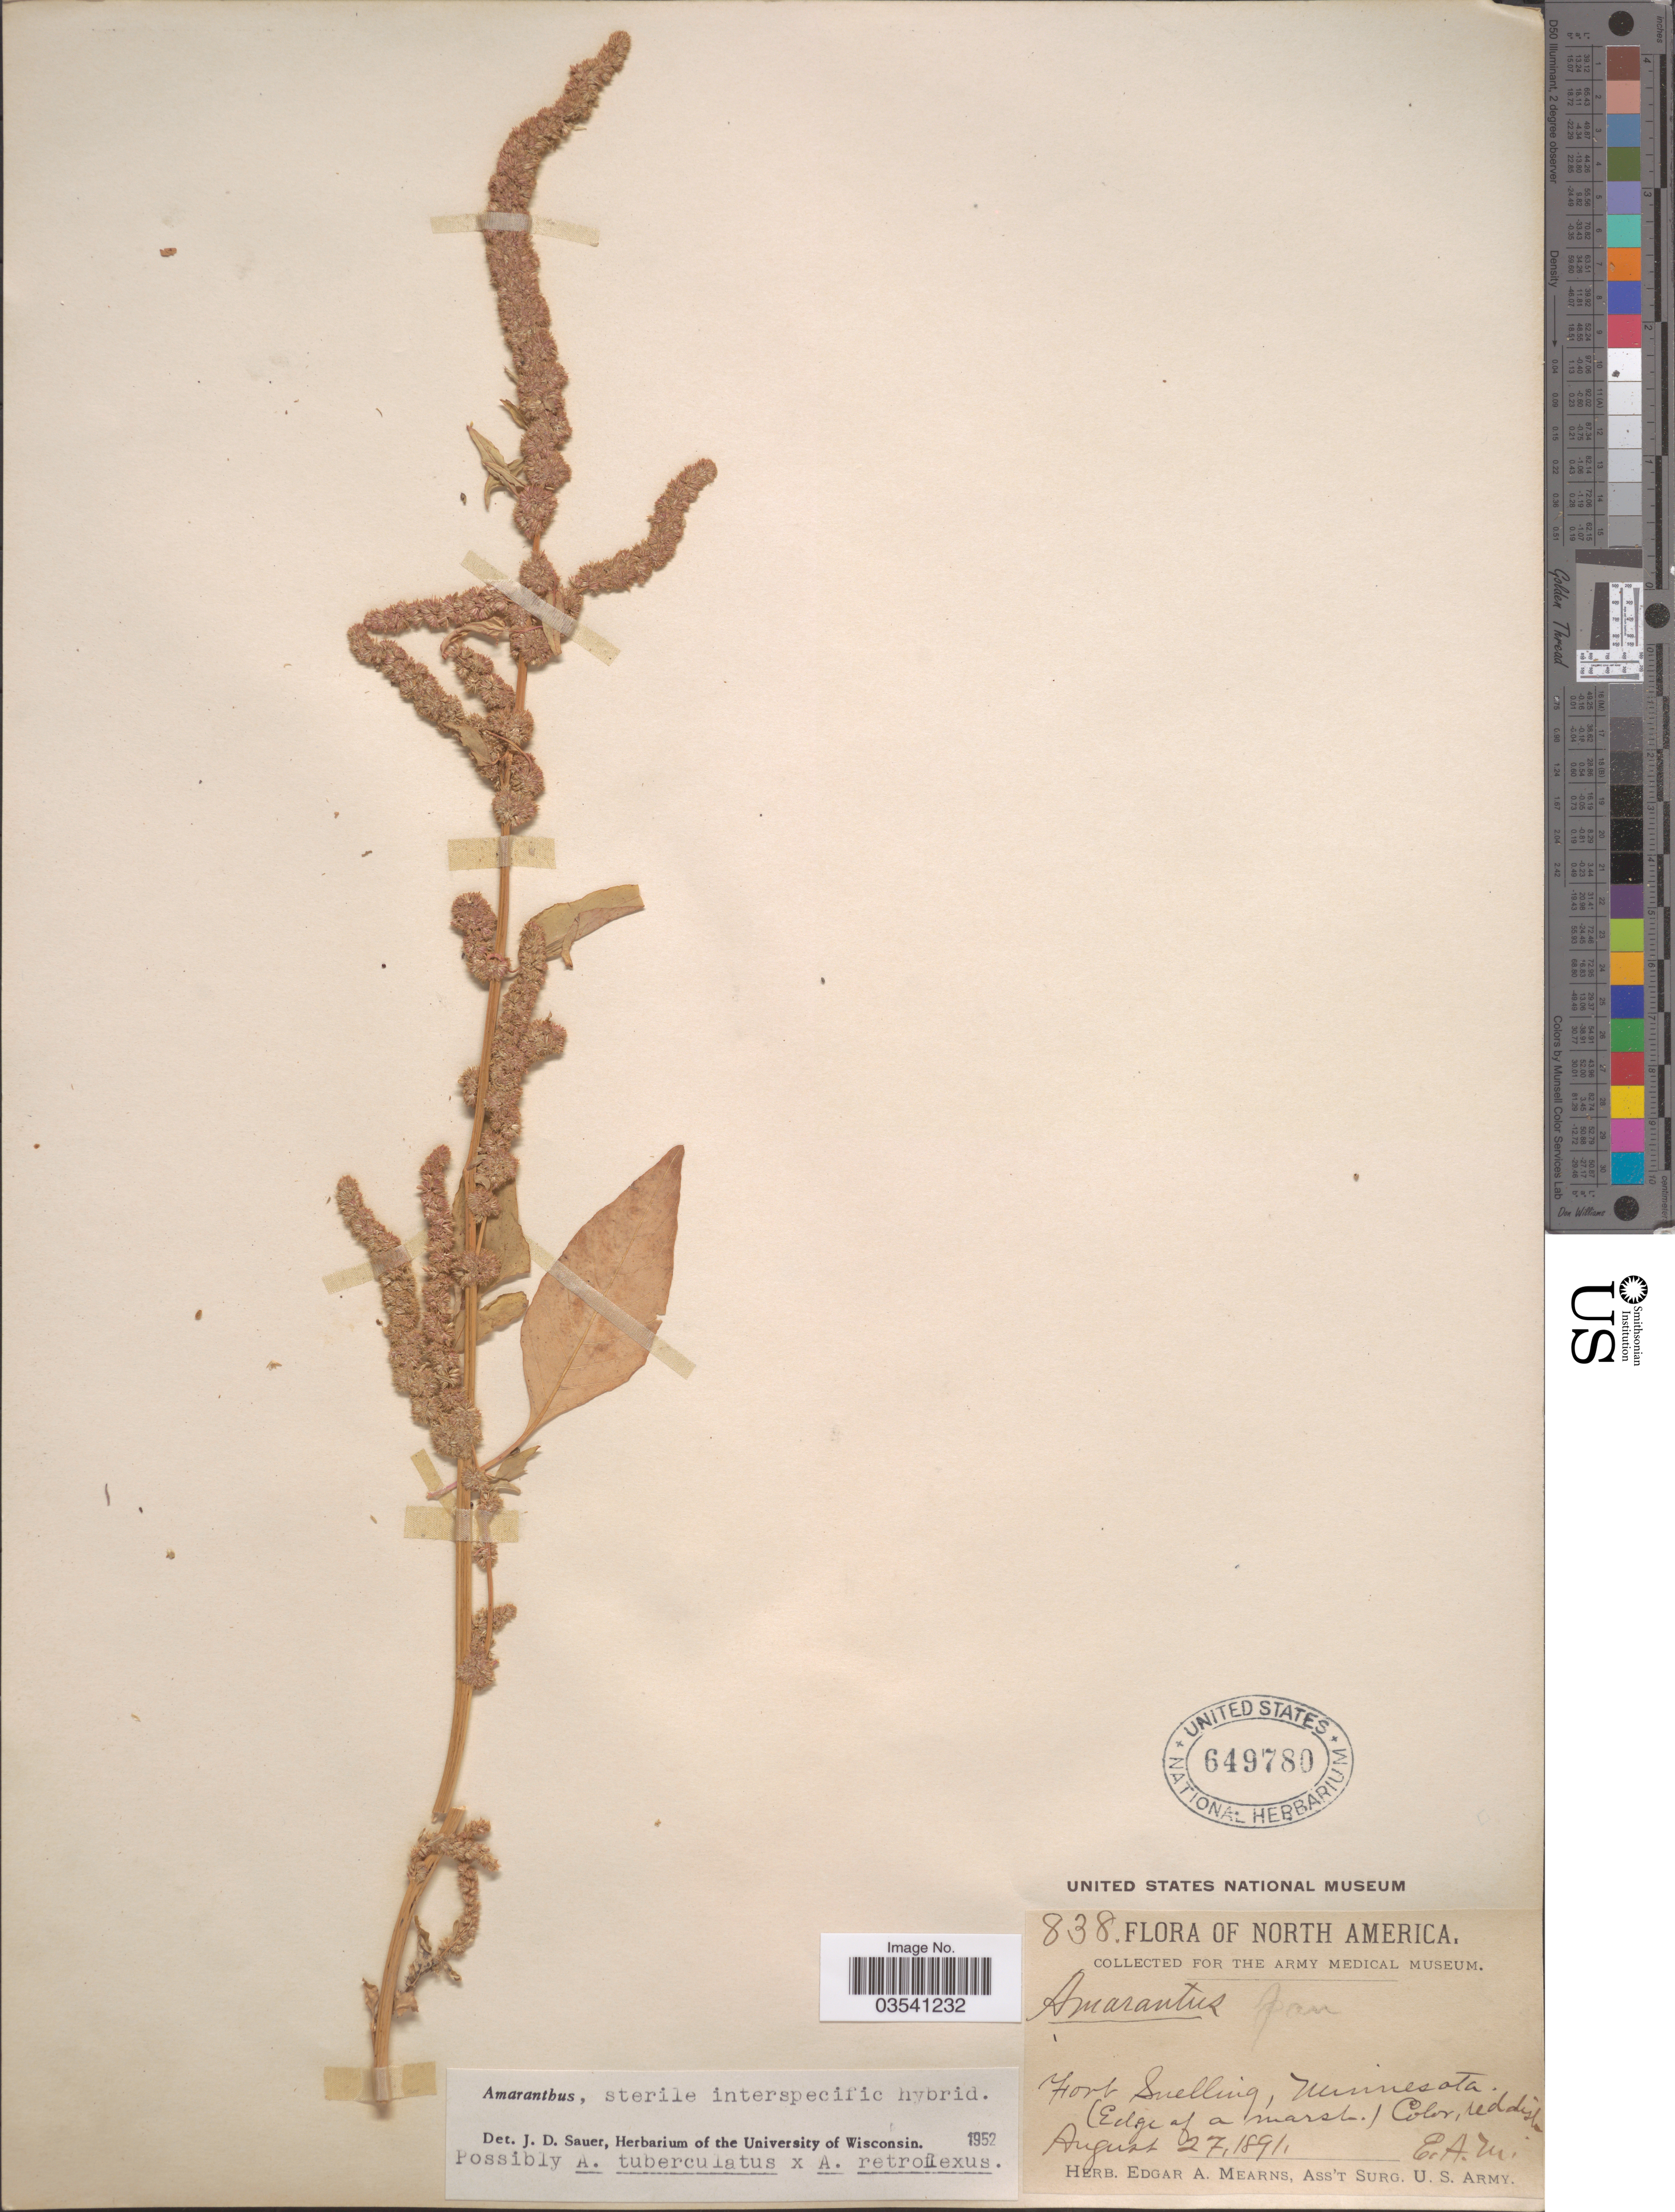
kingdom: Plantae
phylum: Tracheophyta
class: Magnoliopsida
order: Caryophyllales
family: Amaranthaceae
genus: Amaranthus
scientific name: Amaranthus tuberculatus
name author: (Moq.) J.D. Sauer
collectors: E. A. Mearns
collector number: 838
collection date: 1891-08-27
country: United States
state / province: Minnesota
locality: Fort Snelling.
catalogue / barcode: US 649780